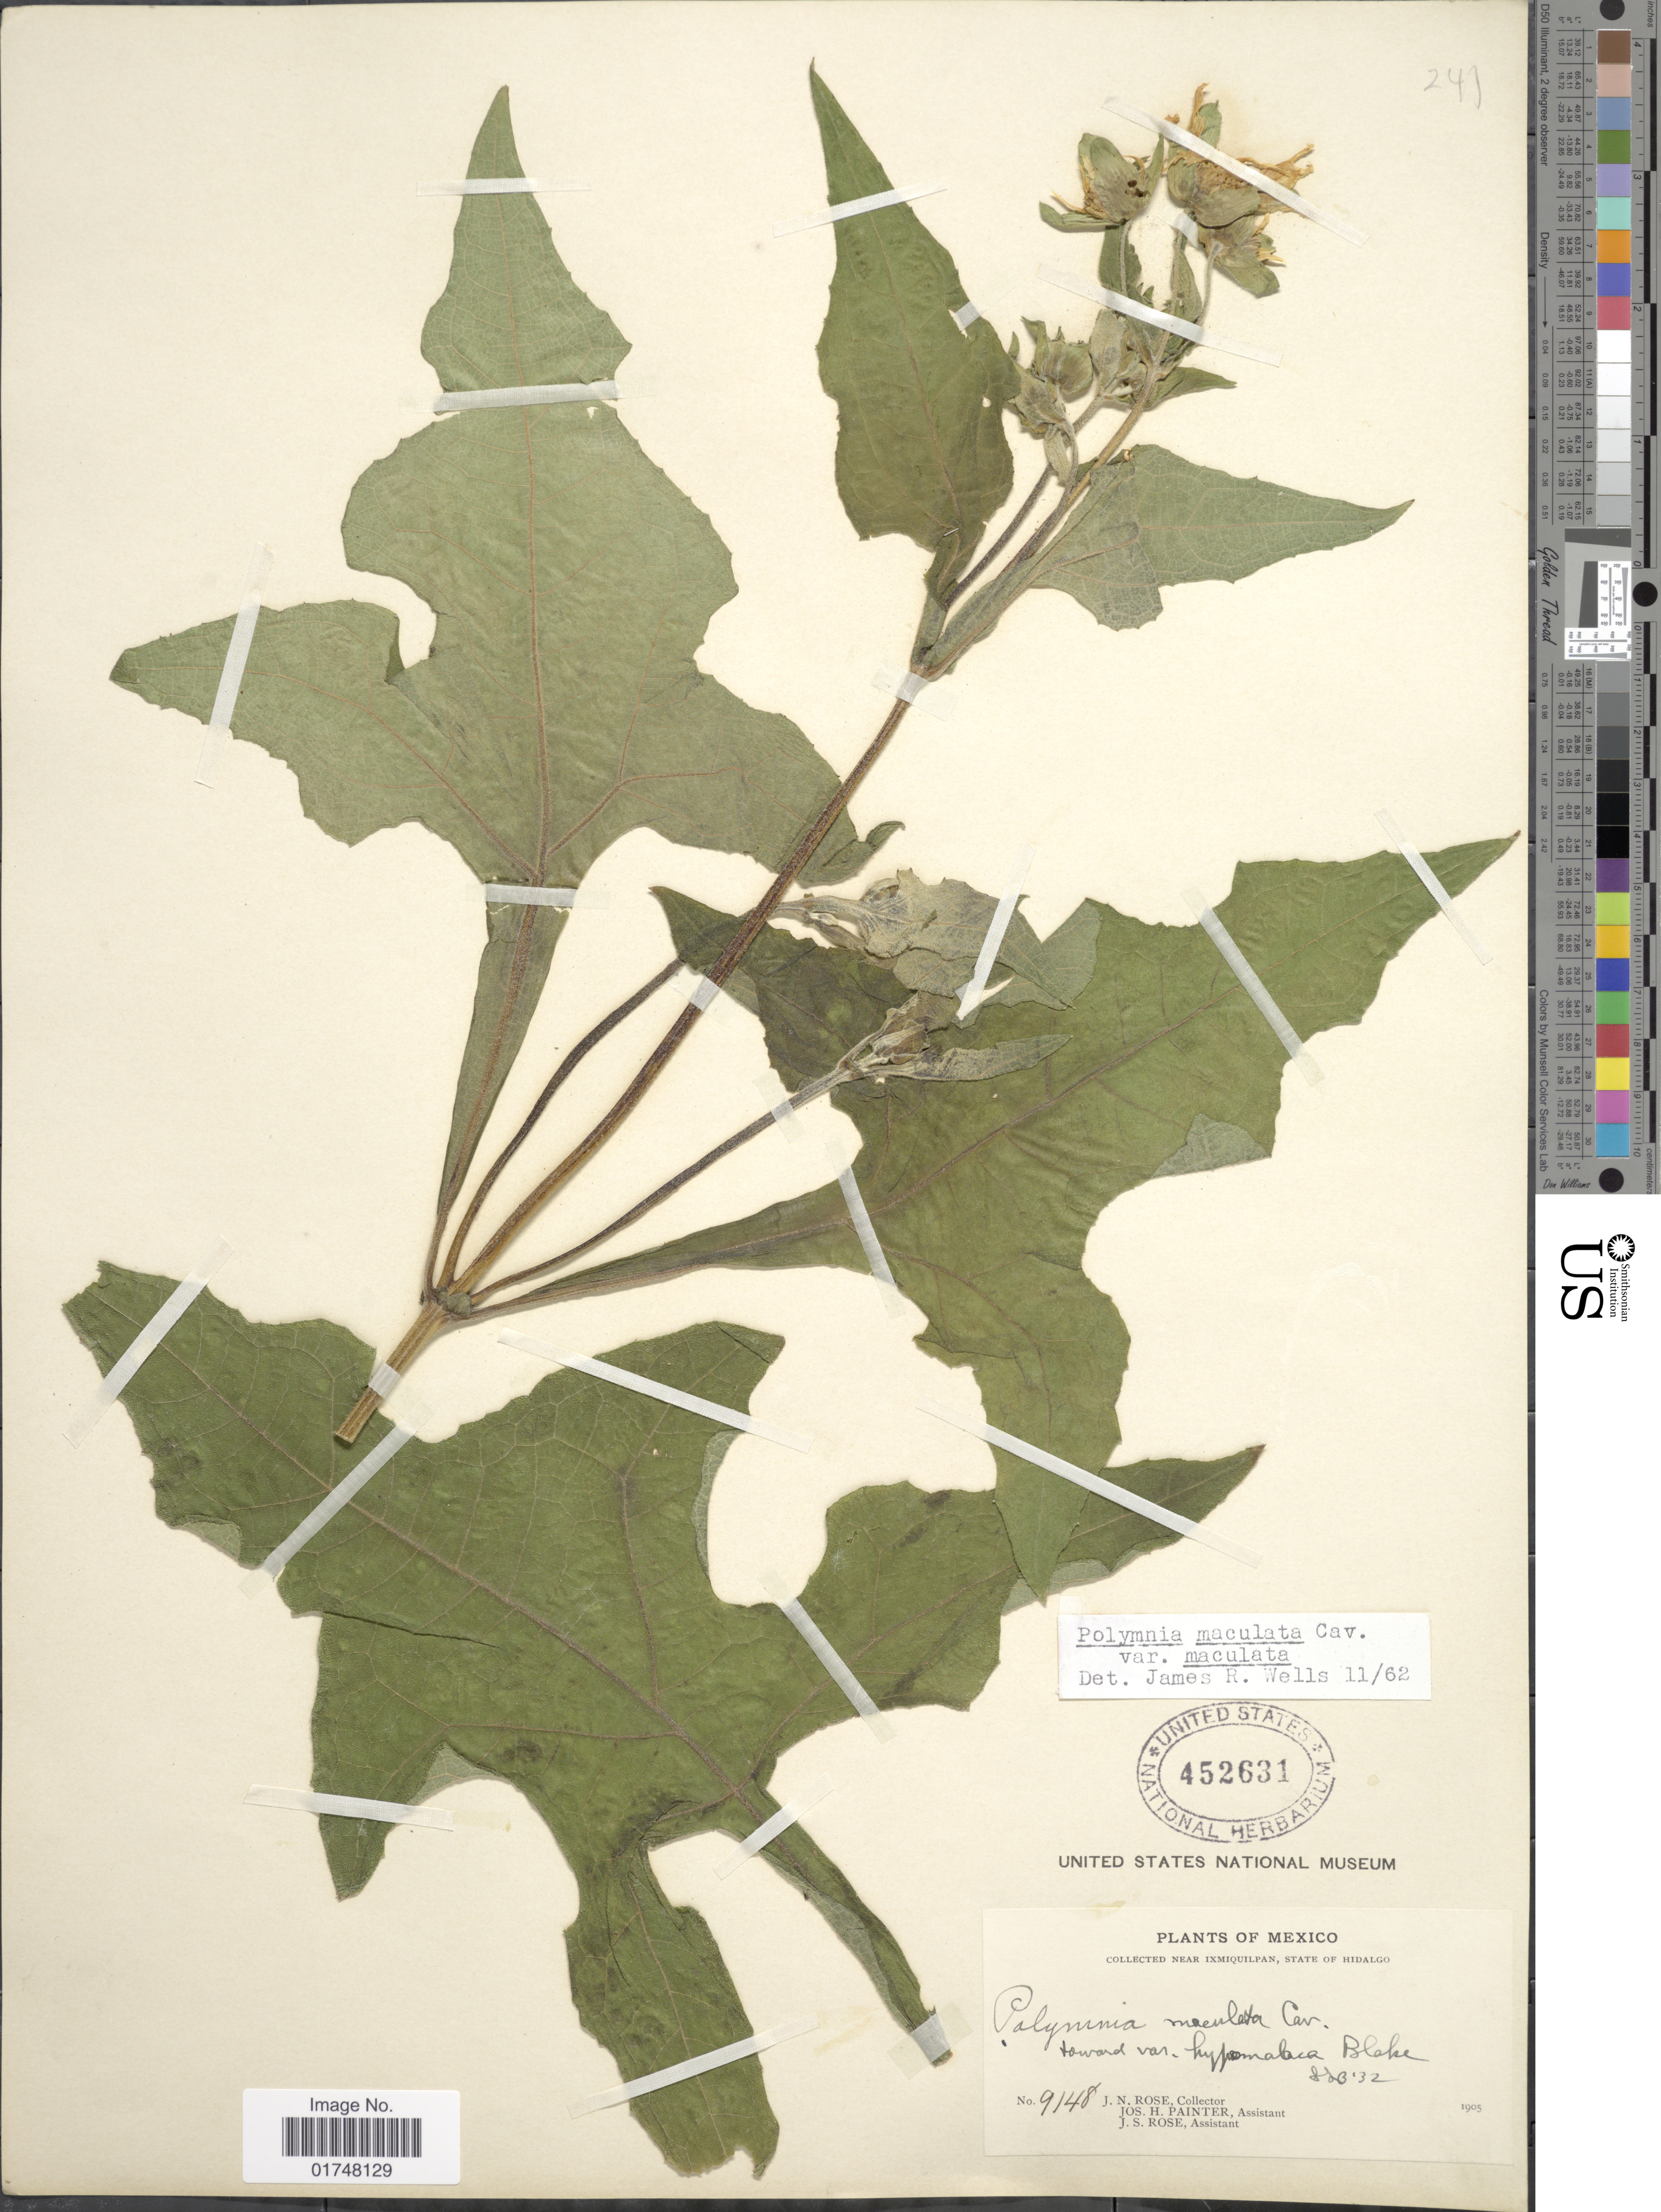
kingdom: Plantae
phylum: Tracheophyta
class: Magnoliopsida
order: Asterales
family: Asteraceae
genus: Smallanthus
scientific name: Smallanthus maculatus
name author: (Cav.) H. Rob.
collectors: J. N. Rose, J. H. Painter & J. S. Rose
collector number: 9148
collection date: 1905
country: Mexico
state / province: Hidalgo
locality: Near Ixmiquilpan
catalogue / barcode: US 452631